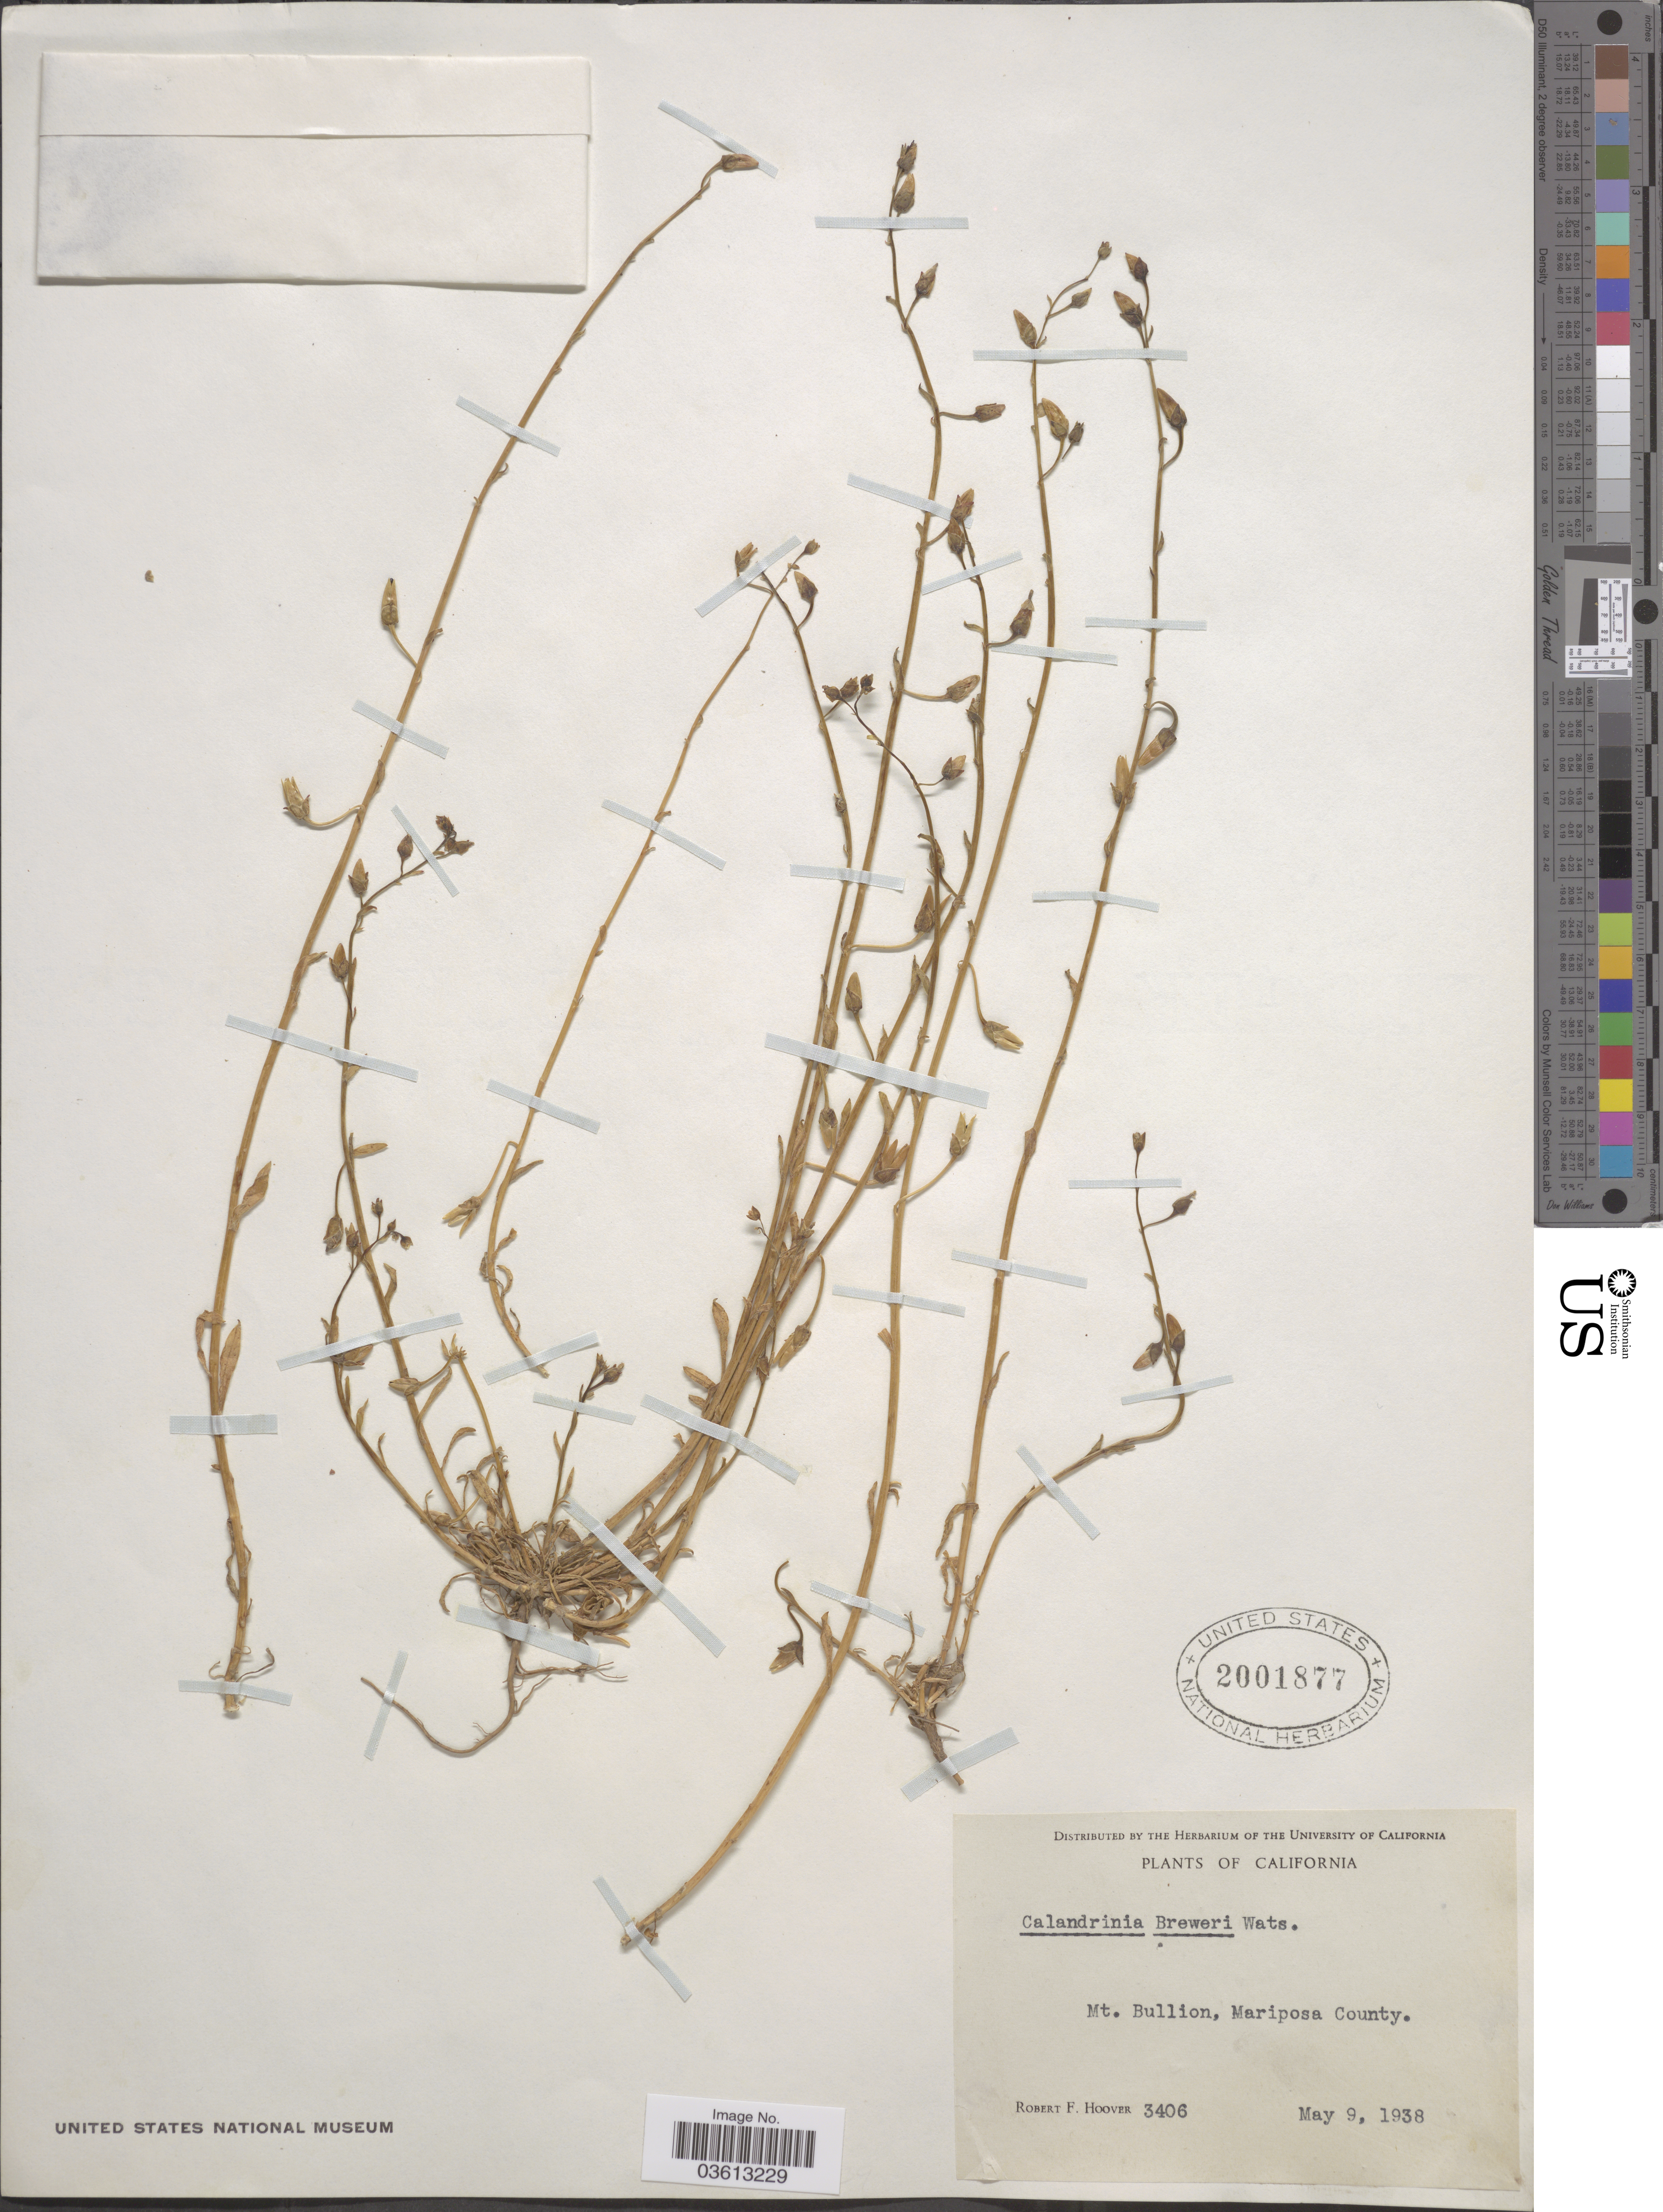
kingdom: Plantae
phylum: Tracheophyta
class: Magnoliopsida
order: Caryophyllales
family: Montiaceae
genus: Calandrinia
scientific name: Calandrinia breweri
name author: S. Watson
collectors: R. F. Hoover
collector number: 3406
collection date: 1938-05-09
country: United States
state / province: California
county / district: Mariposa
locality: Mt. Bullion, Mariposa County.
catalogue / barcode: US 2001877